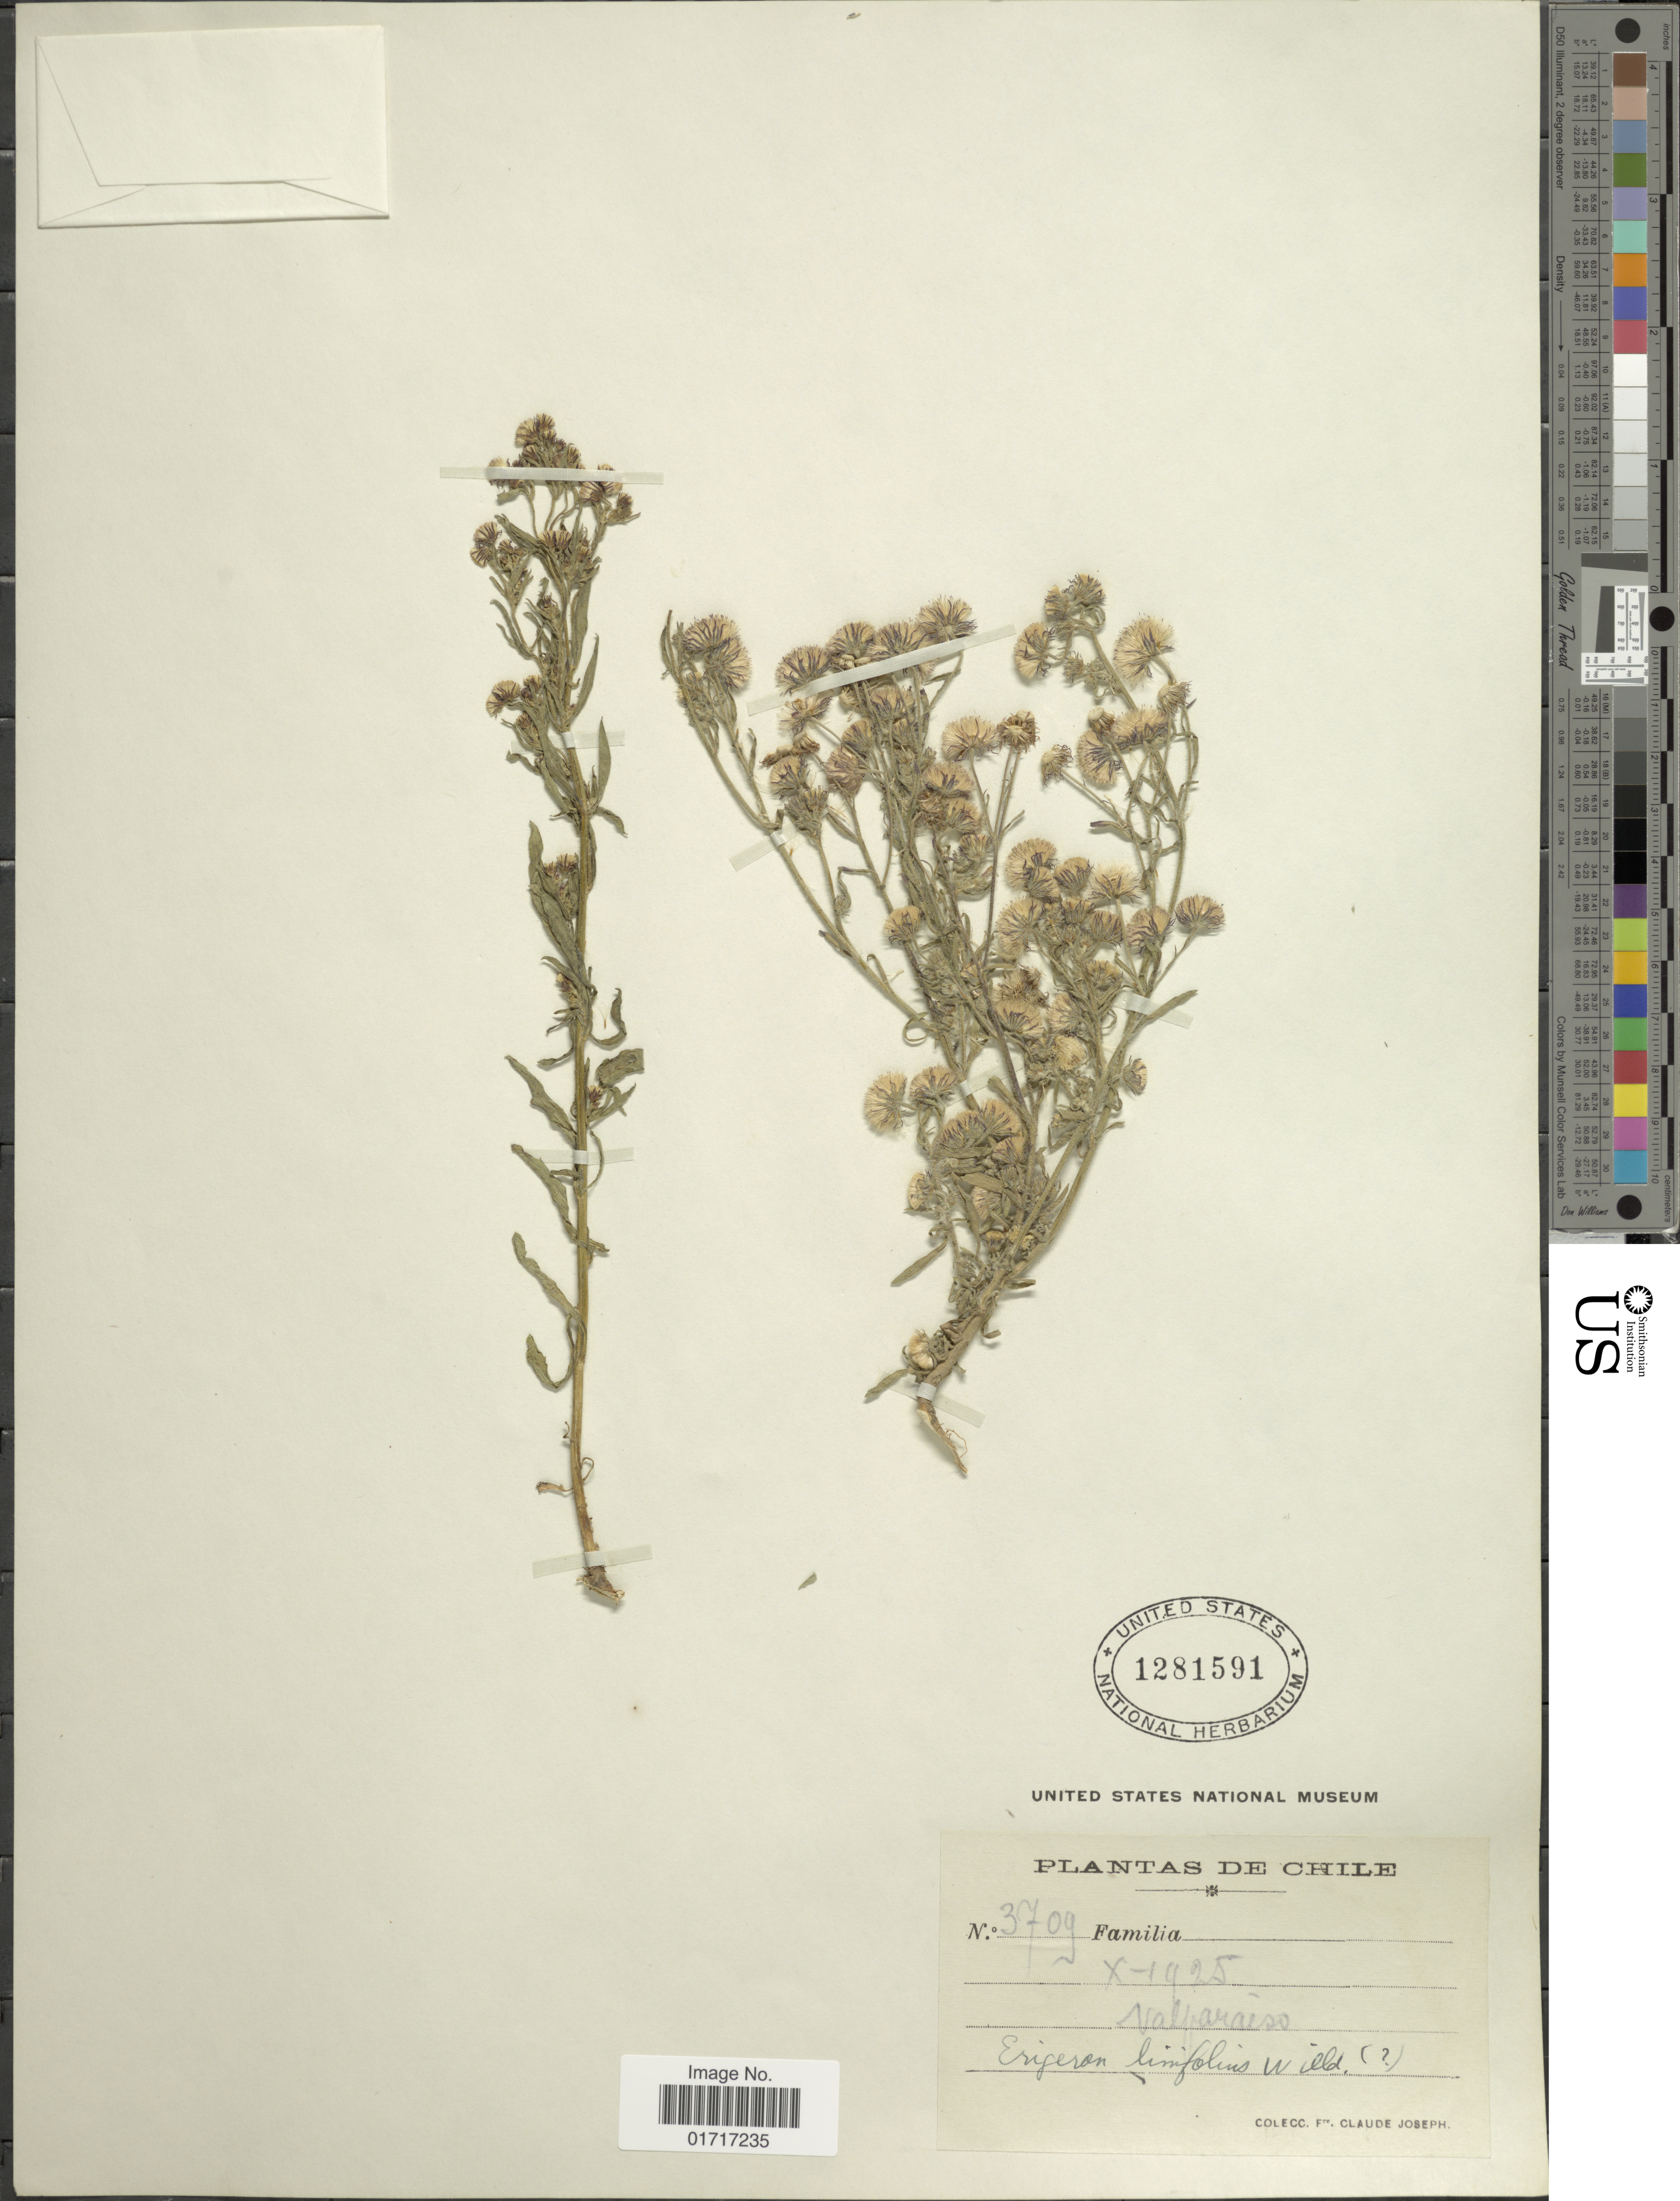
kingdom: Plantae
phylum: Tracheophyta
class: Magnoliopsida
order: Asterales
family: Asteraceae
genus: Erigeron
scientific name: Erigeron bonariensis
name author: L.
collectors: Bro. Claude-Joseph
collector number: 3709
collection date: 1925-10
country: Chile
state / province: Valparaíso (V)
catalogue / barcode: US 1281591